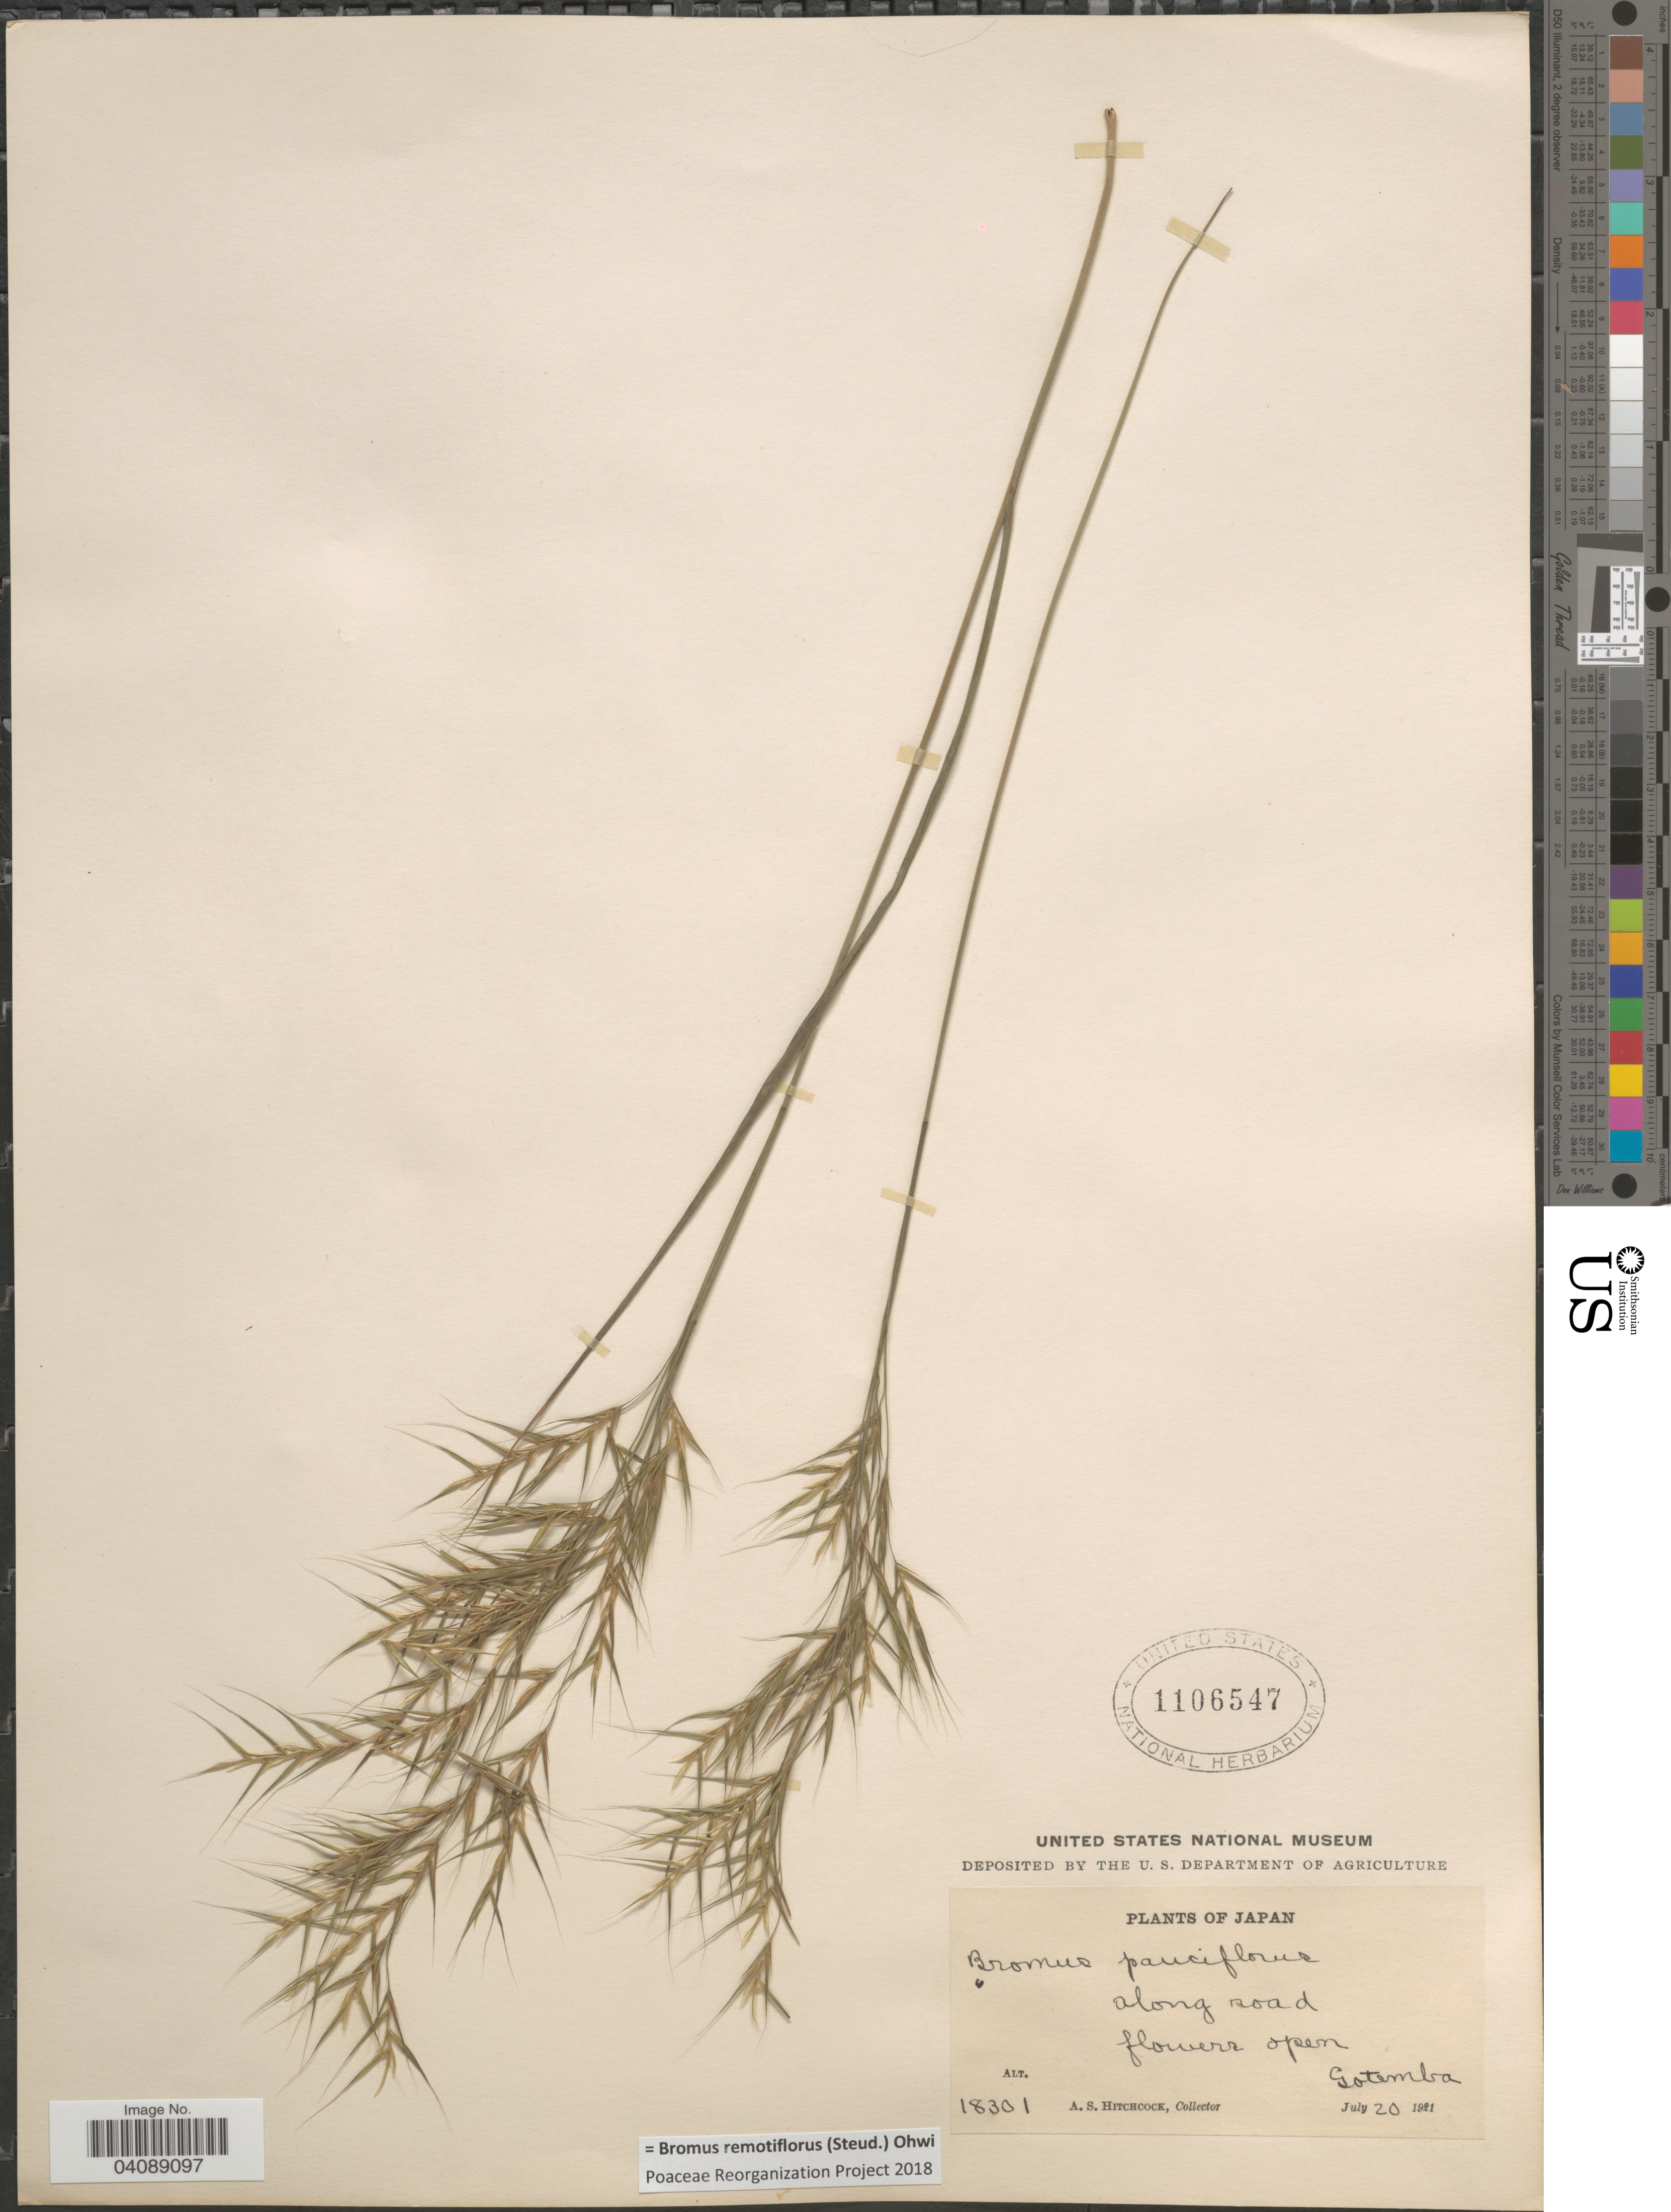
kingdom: Plantae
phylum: Tracheophyta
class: Liliopsida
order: Poales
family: Poaceae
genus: Bromus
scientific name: Bromus remotiflorus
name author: (Steud.) Ohwi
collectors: A. S. Hitchcock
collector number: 18301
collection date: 1921-07-20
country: Japan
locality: Along road. Gotemba.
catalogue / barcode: US 1106547